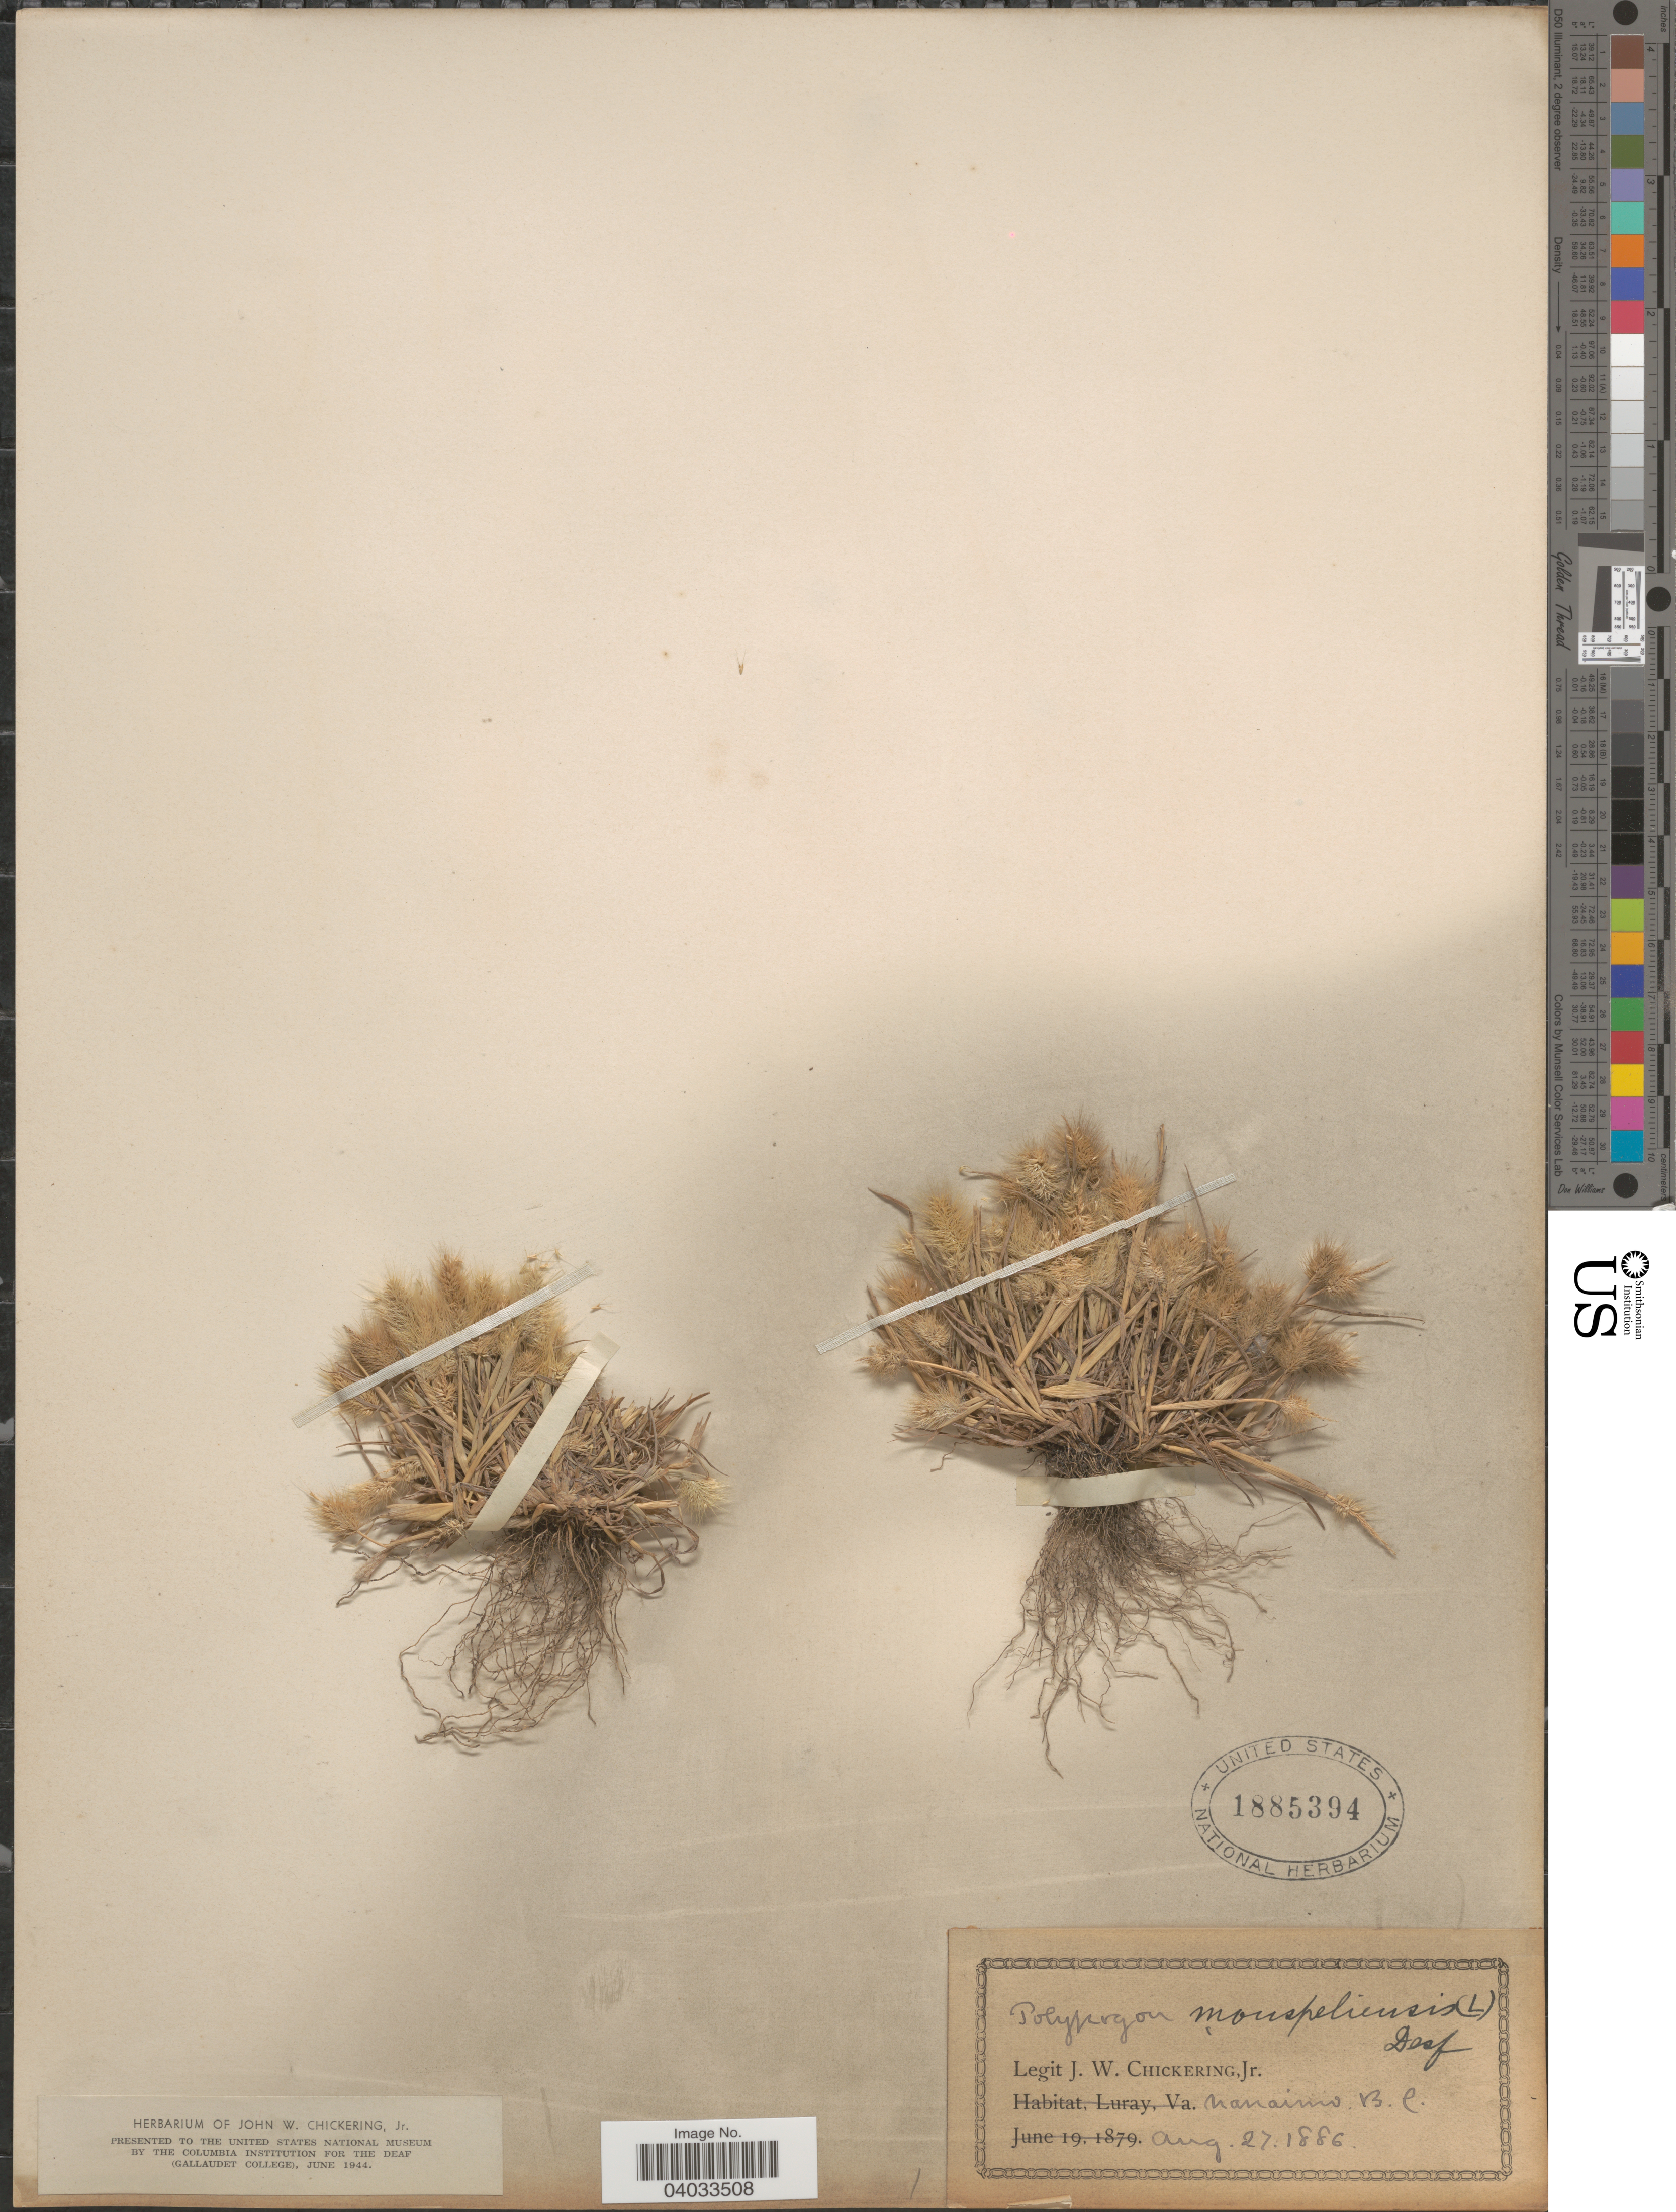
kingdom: Plantae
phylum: Tracheophyta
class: Liliopsida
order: Poales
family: Poaceae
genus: Polypogon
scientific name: Polypogon monspeliensis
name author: (L.) Desf.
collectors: J. Chickering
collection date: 1886-08-27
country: Canada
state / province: British Columbia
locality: Nanaimo.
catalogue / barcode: US 1885394